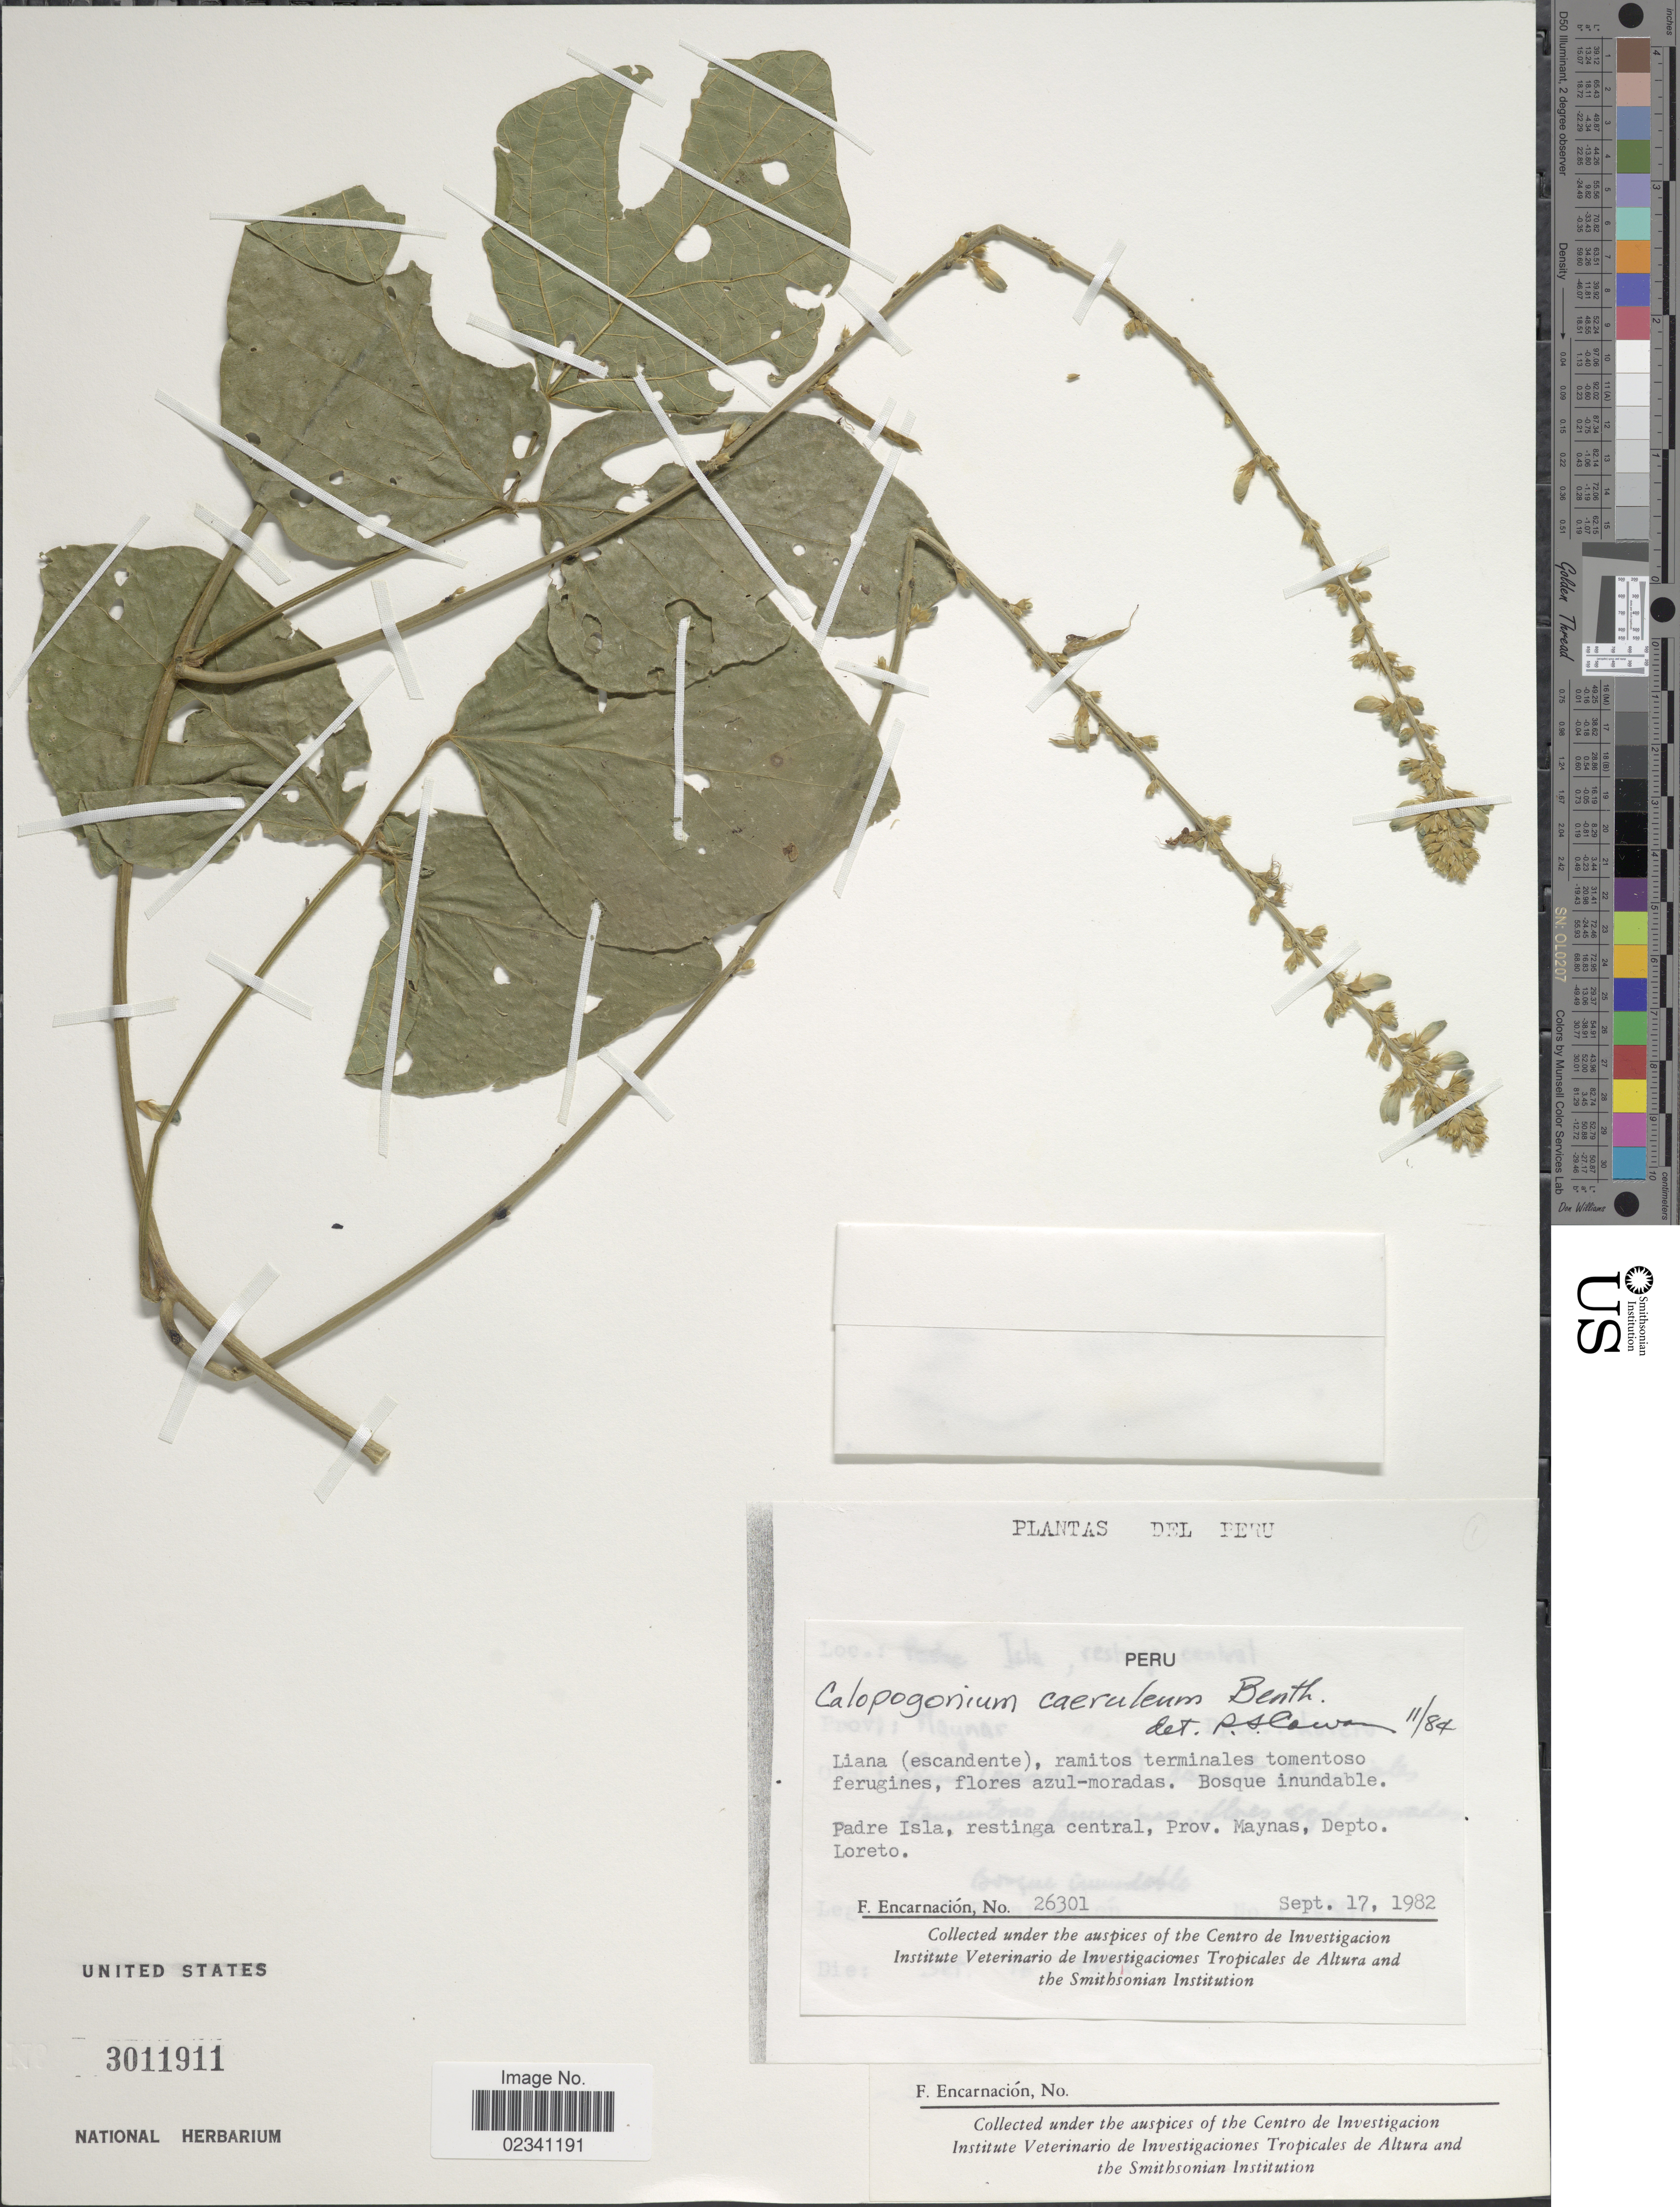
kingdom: Plantae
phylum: Tracheophyta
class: Magnoliopsida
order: Fabales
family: Fabaceae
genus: Calopogonium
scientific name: Calopogonium caeruleum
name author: (Benth.) C. Wright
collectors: F. Encarnación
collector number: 26301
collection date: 1982-09-17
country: Peru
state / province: Loreto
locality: Padre Isla, restinga central, Prov. Maynas, Depto. Loreto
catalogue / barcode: US 3011911